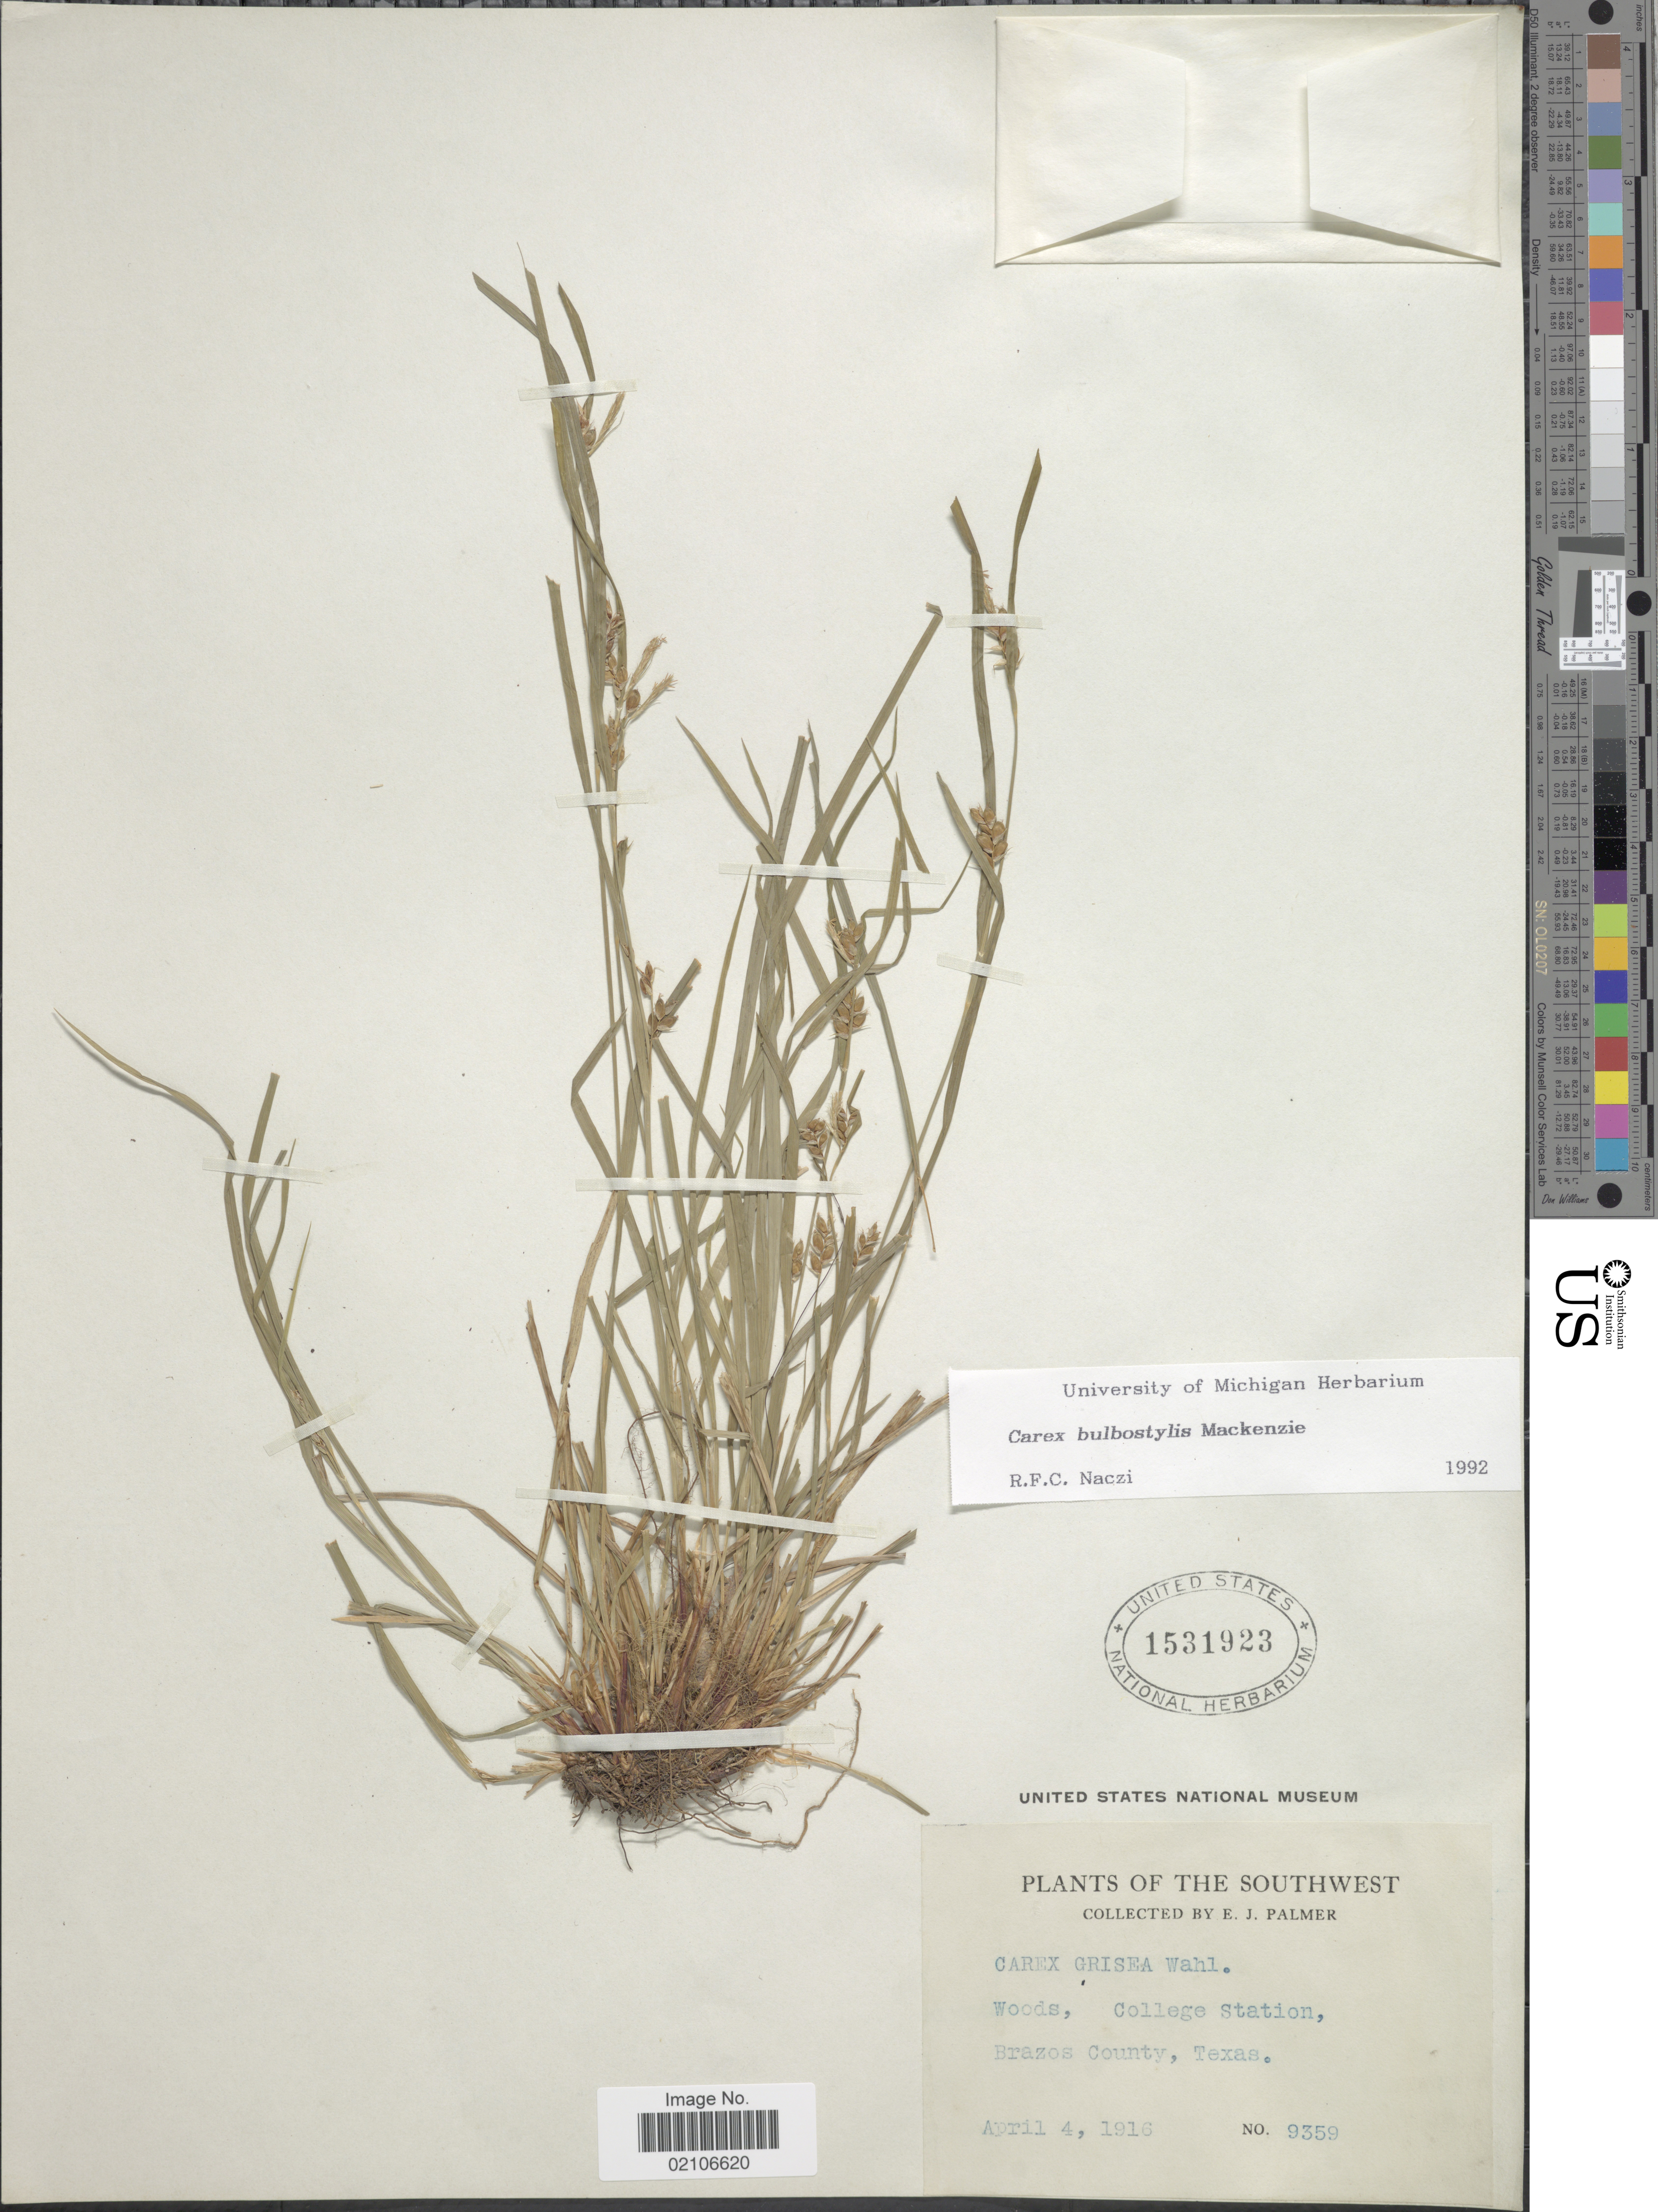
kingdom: Plantae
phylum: Tracheophyta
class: Liliopsida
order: Poales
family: Cyperaceae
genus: Carex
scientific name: Carex bulbostylis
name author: Mack.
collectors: E. J. Palmer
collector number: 9359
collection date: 1916-04-04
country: United States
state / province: Texas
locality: The Southwest, Woods, College Station, Brazos County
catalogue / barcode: US 1531923